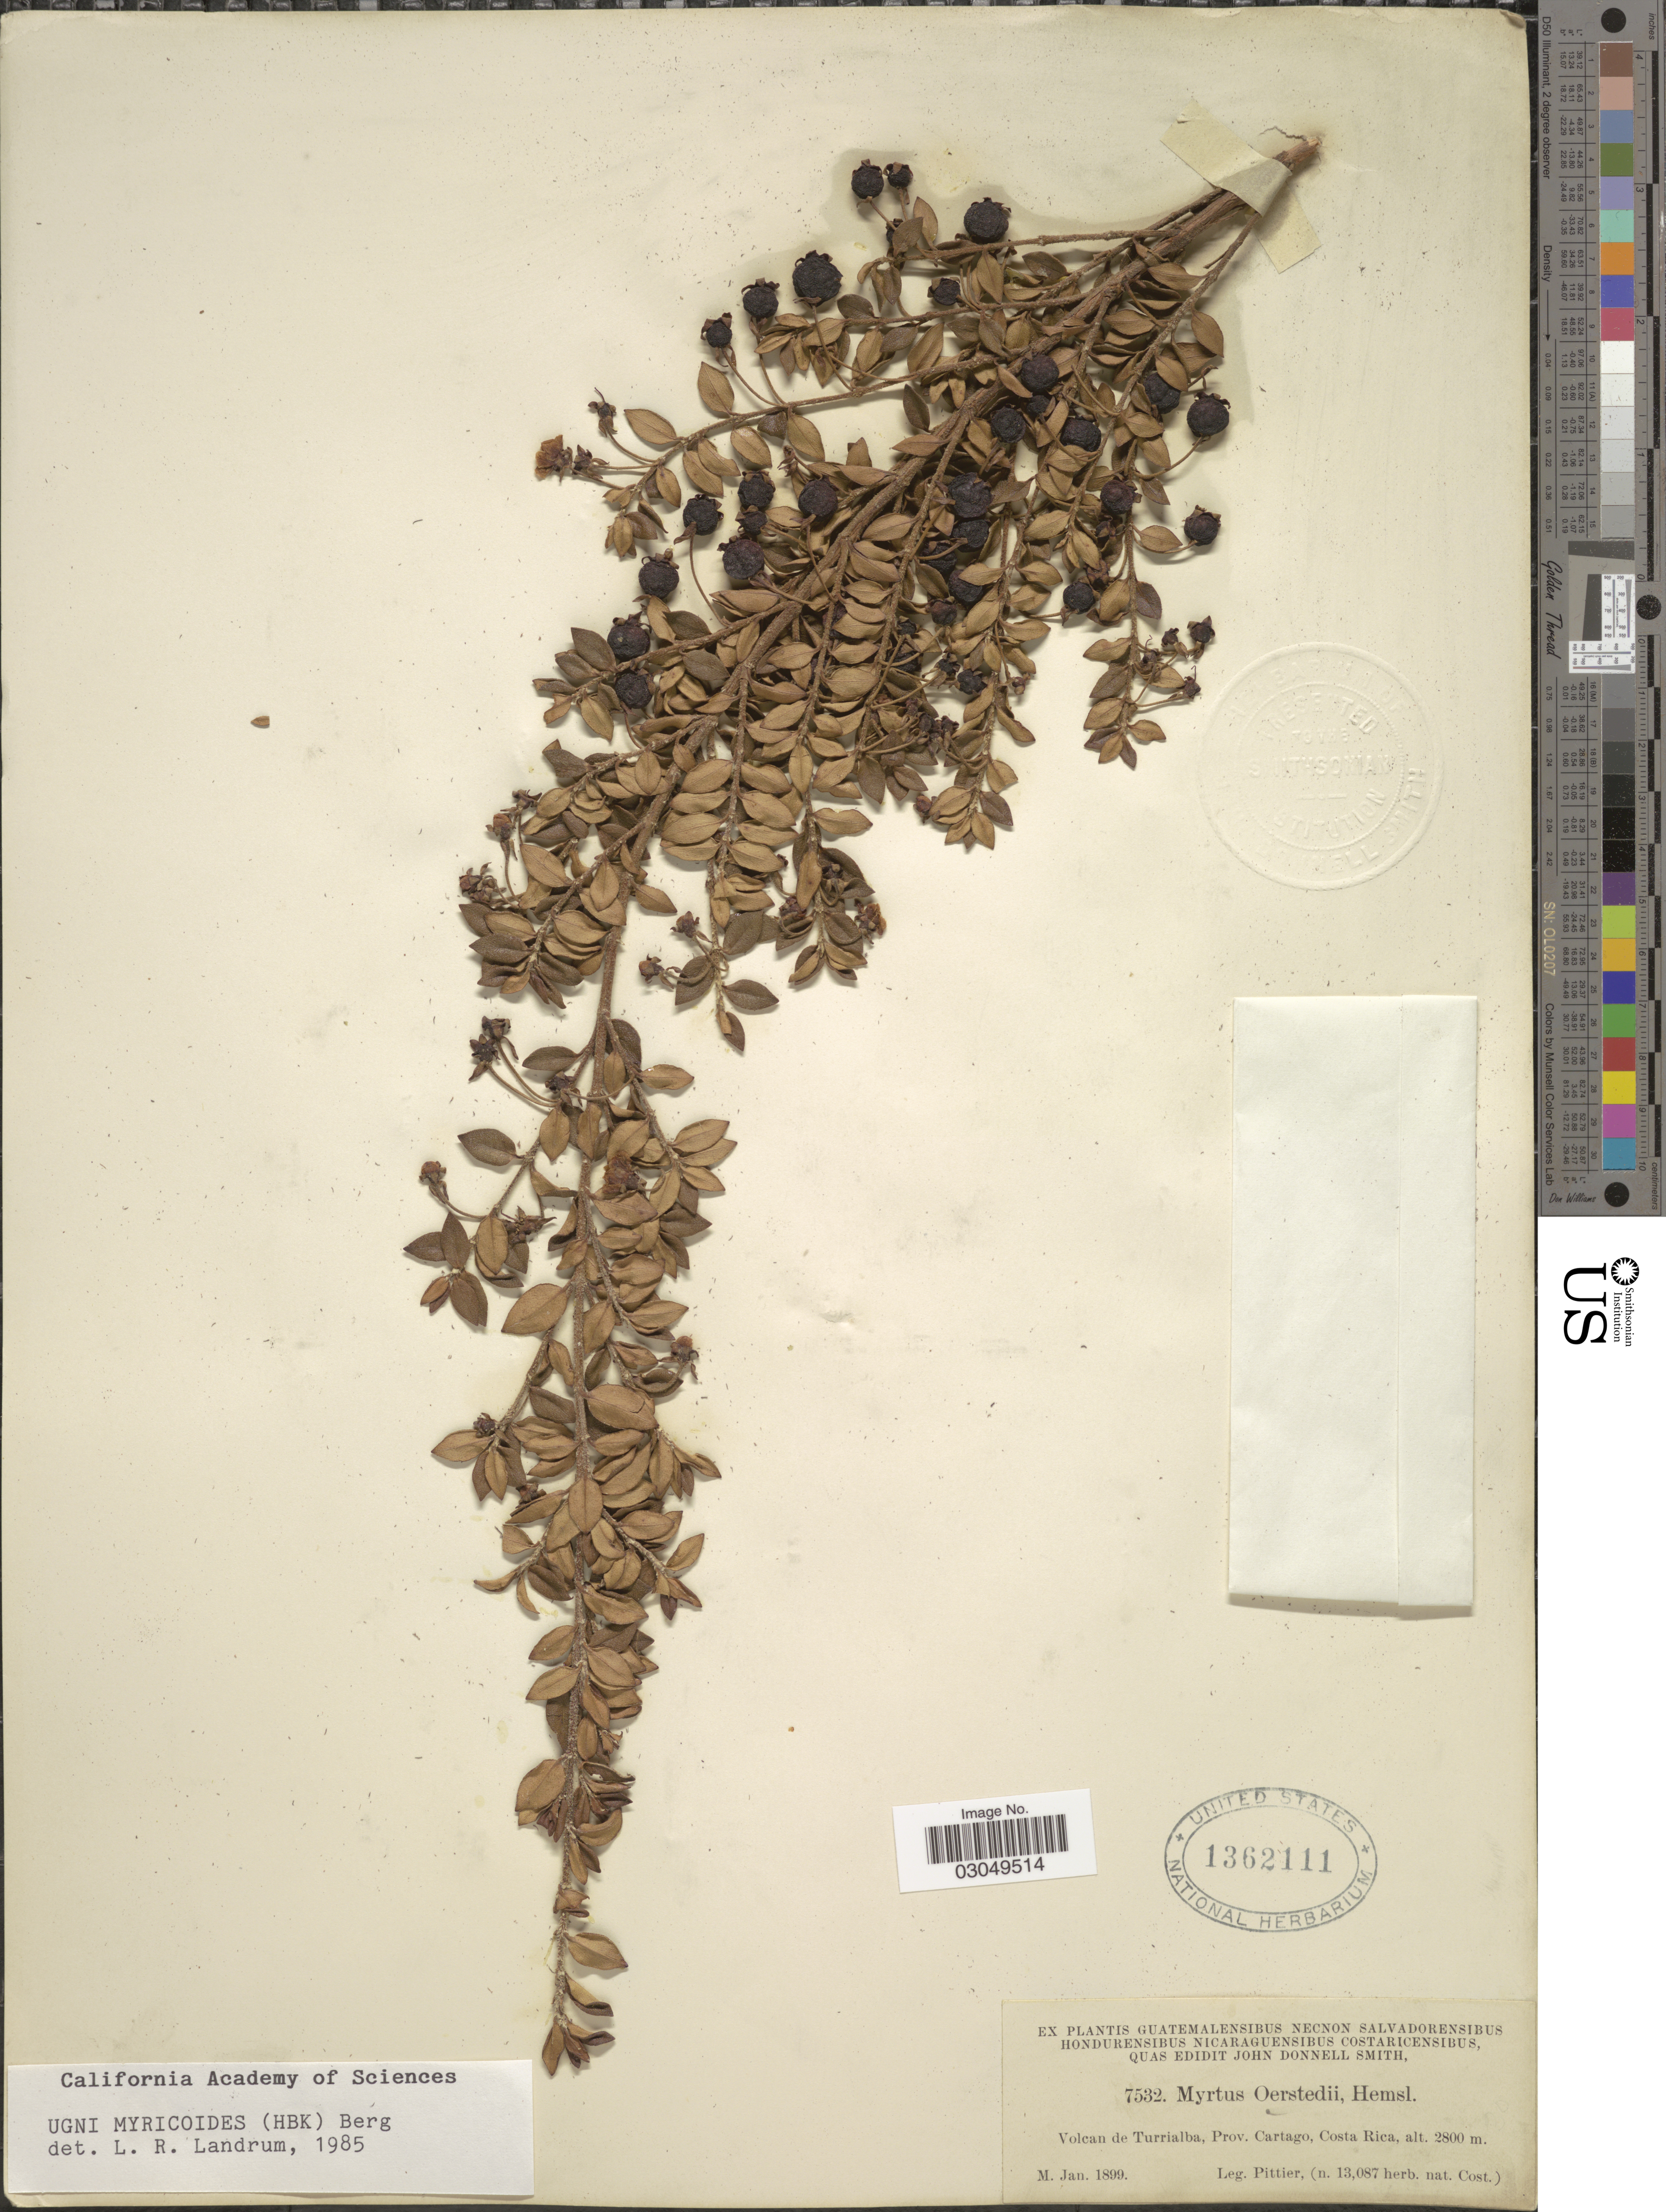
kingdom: Plantae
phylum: Tracheophyta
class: Magnoliopsida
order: Myrtales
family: Myrtaceae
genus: Ugni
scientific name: Ugni myricoides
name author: (Kunth) O. Berg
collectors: Pittier, --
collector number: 7532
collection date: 1899-01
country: Costa Rica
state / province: Cartago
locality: Volcan de Turrialba, Prov. Cartago.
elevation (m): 2800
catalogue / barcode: US 1362111